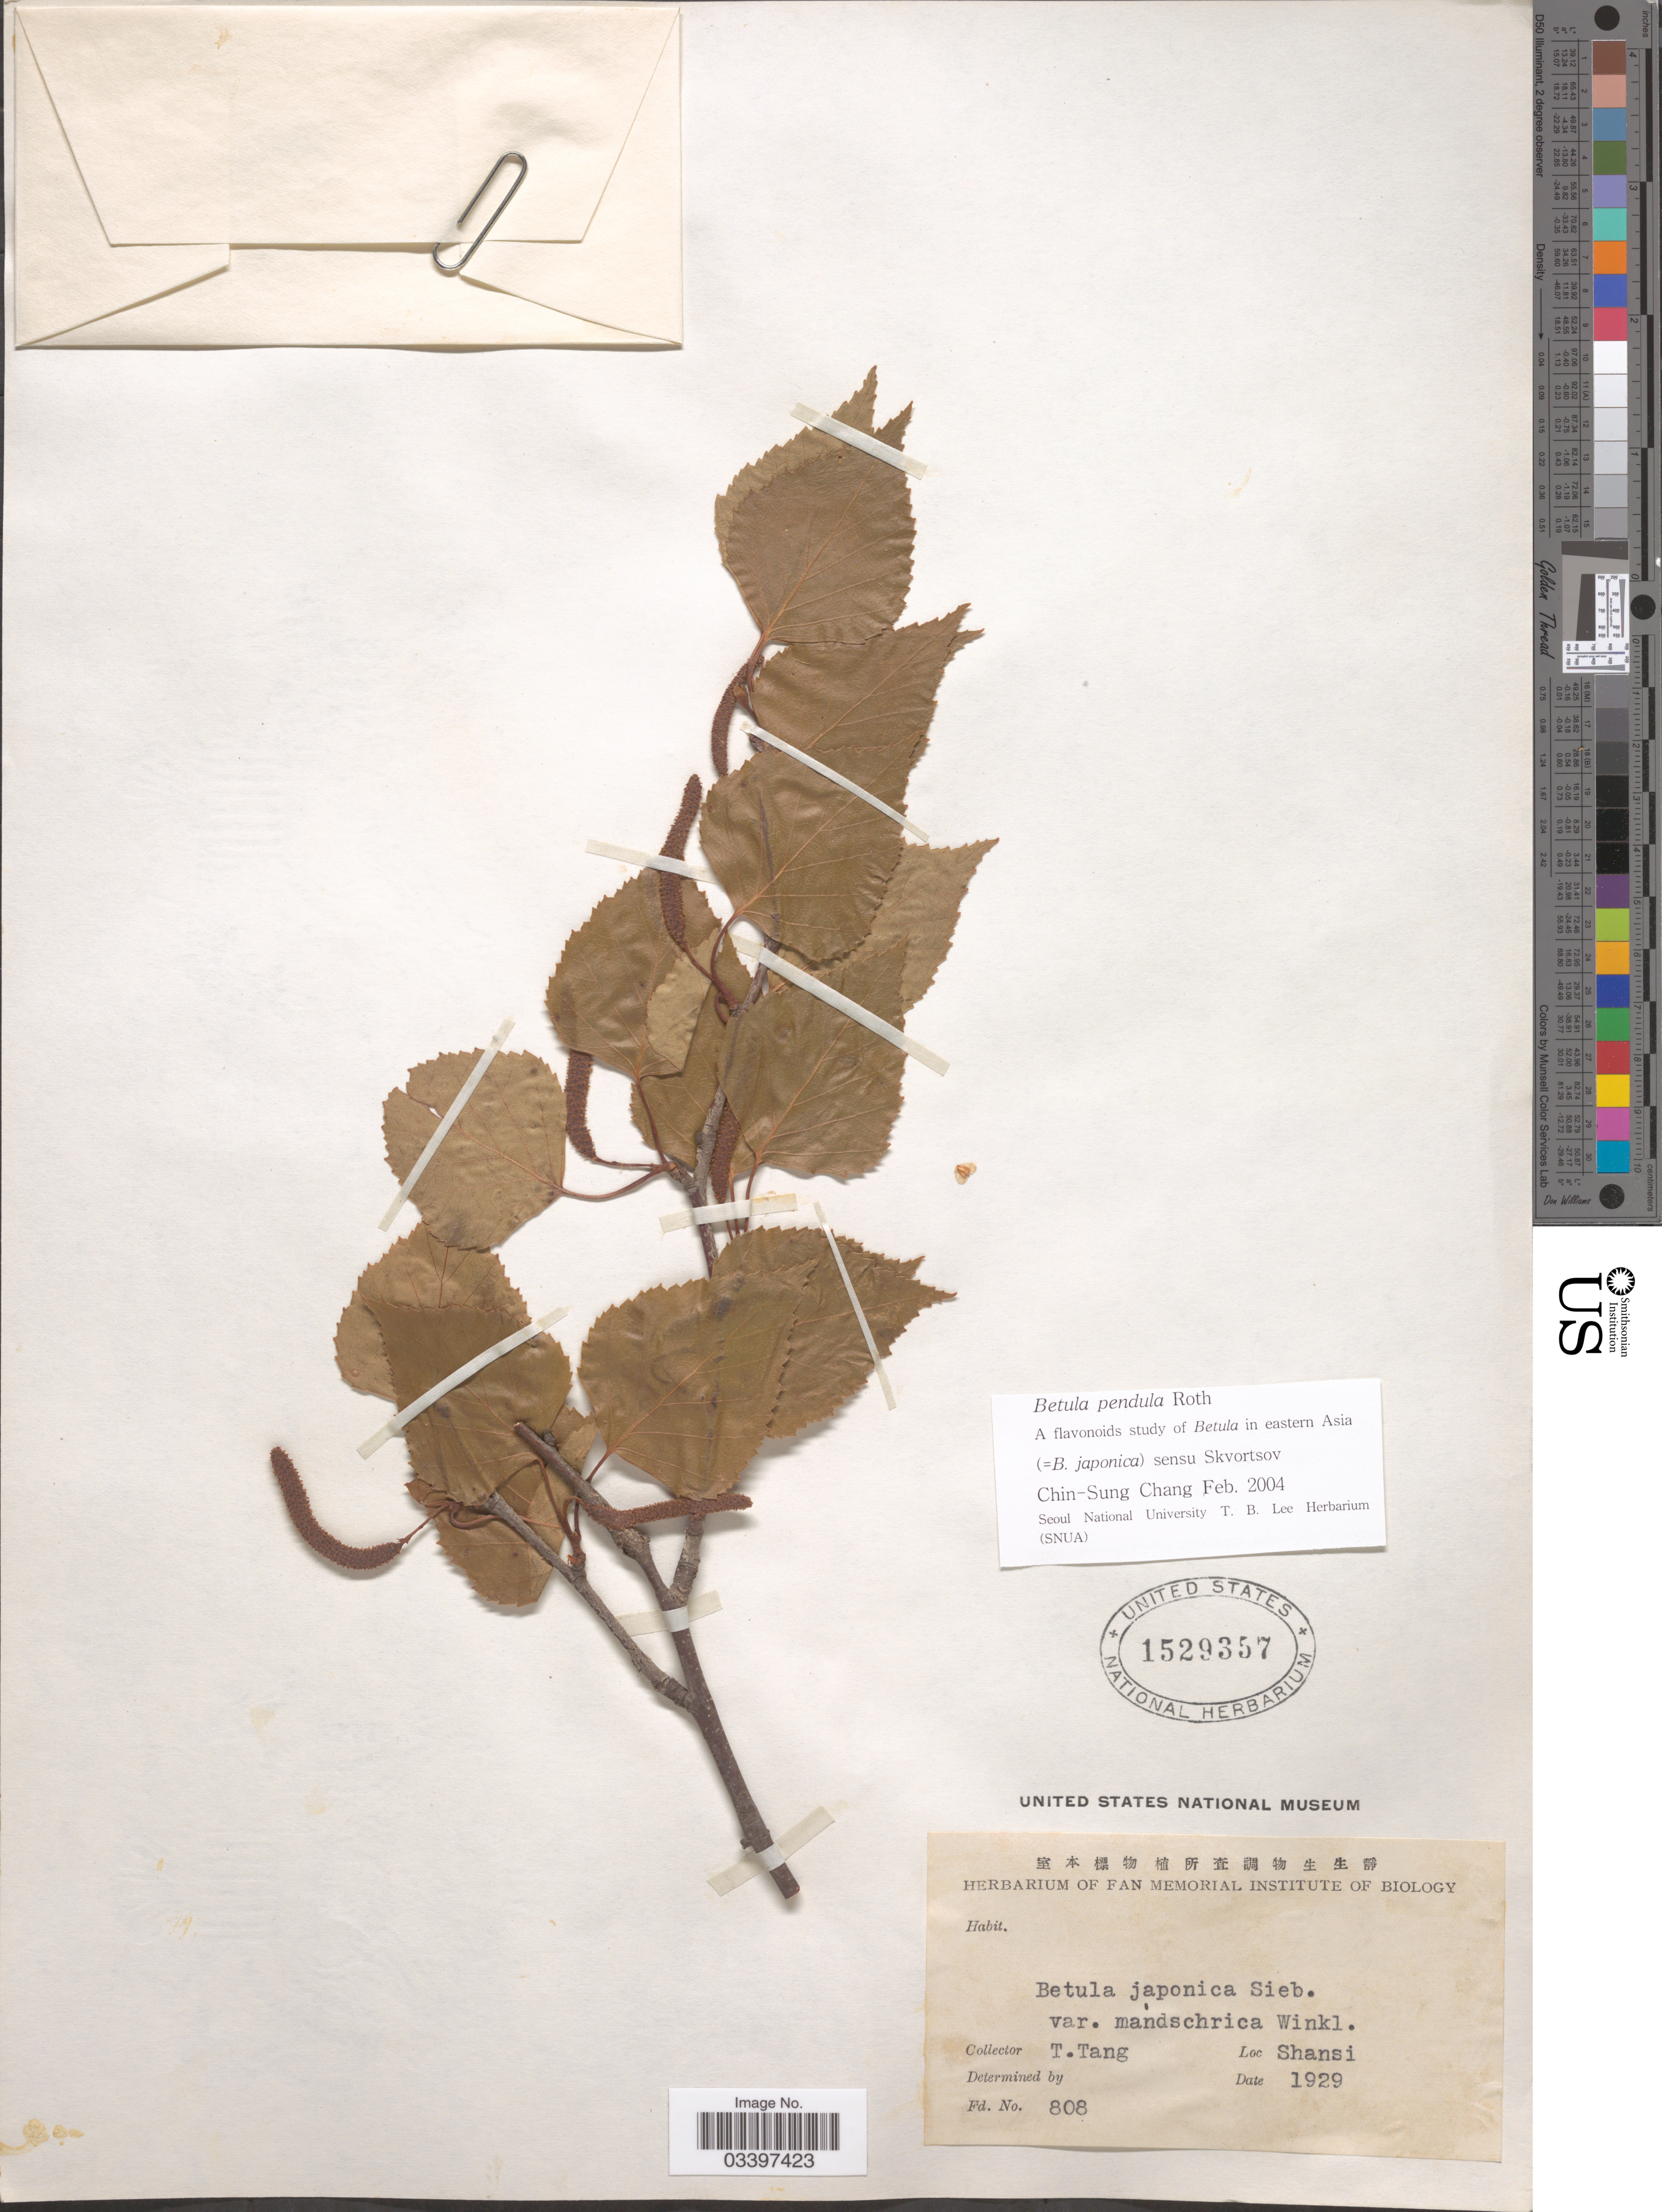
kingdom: Plantae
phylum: Tracheophyta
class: Magnoliopsida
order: Fagales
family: Betulaceae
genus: Betula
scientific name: Betula pendula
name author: Roth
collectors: T. Tang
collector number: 808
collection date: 1929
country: China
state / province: Shanxi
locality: Shansi.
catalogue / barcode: US 1529357